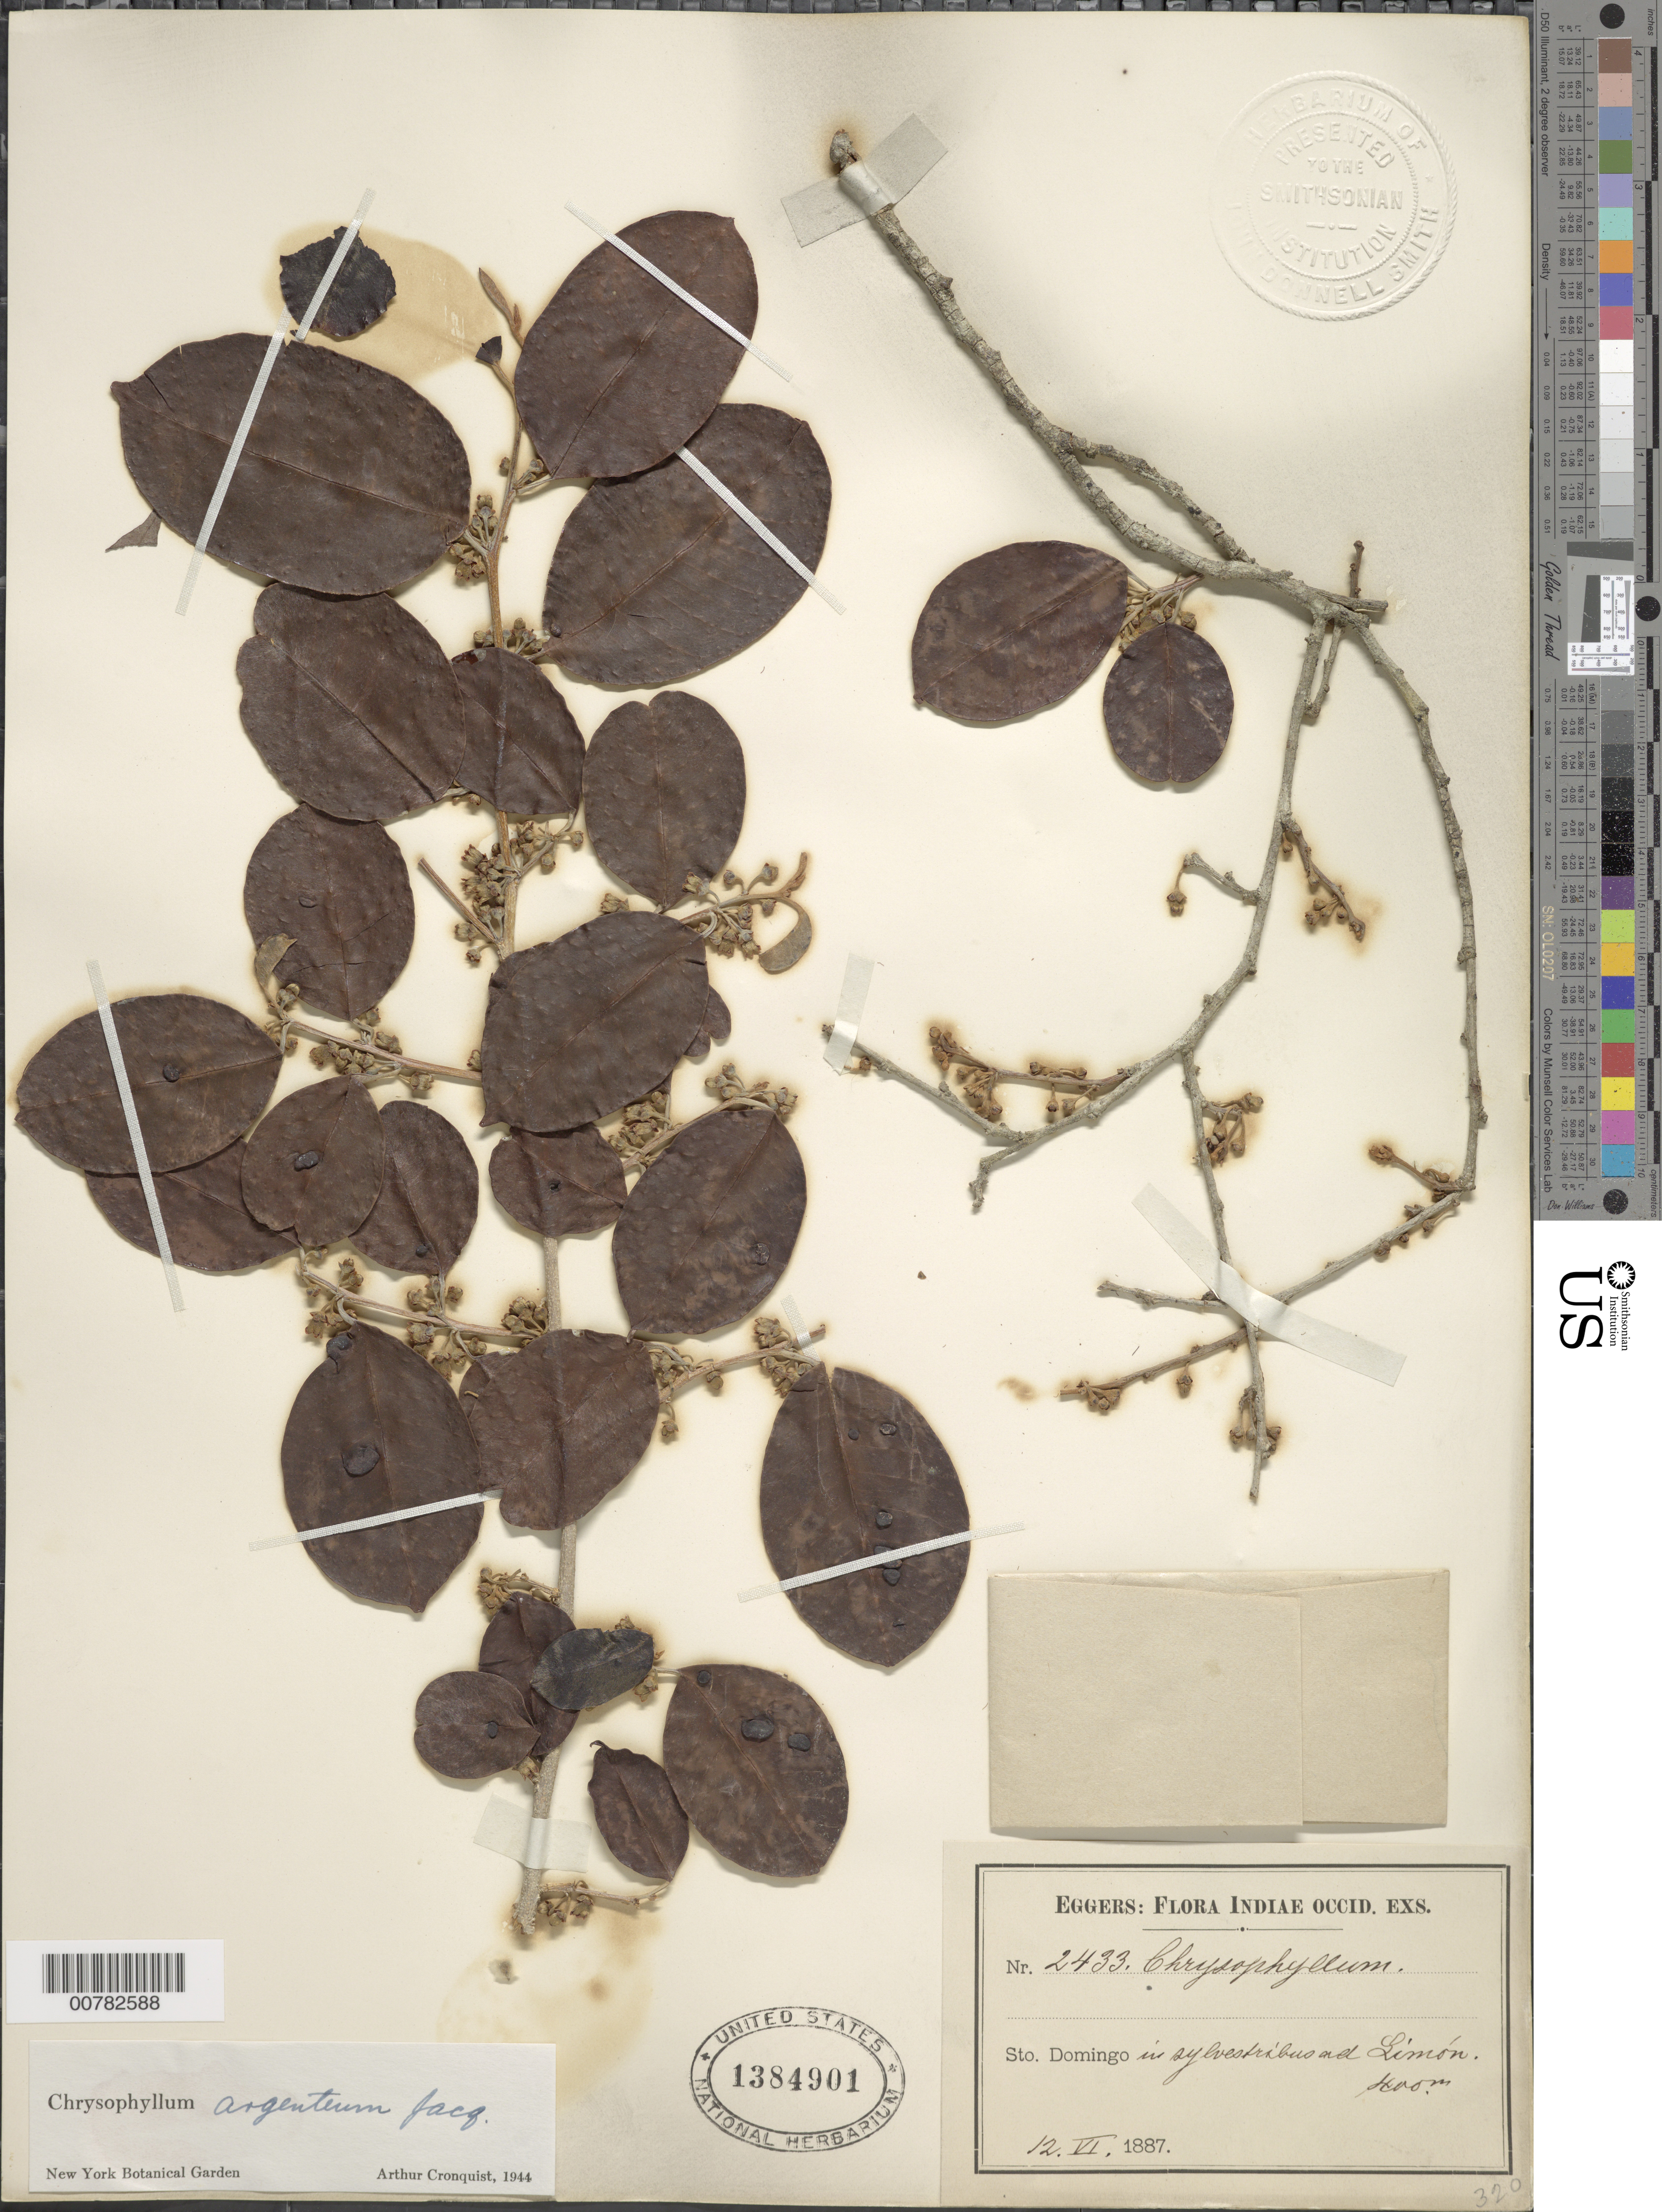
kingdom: Plantae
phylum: Tracheophyta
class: Magnoliopsida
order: Ericales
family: Sapotaceae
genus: Chrysophyllum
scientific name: Chrysophyllum argenteum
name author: Jacq.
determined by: Cronquist, A. J.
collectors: H. F. A. von Eggers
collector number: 2433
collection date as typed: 12 Jun 1887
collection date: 1887-06-12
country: Dominican Republic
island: Hispaniola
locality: Limón.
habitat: In sylvestribus.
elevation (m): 400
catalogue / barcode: US 1384901